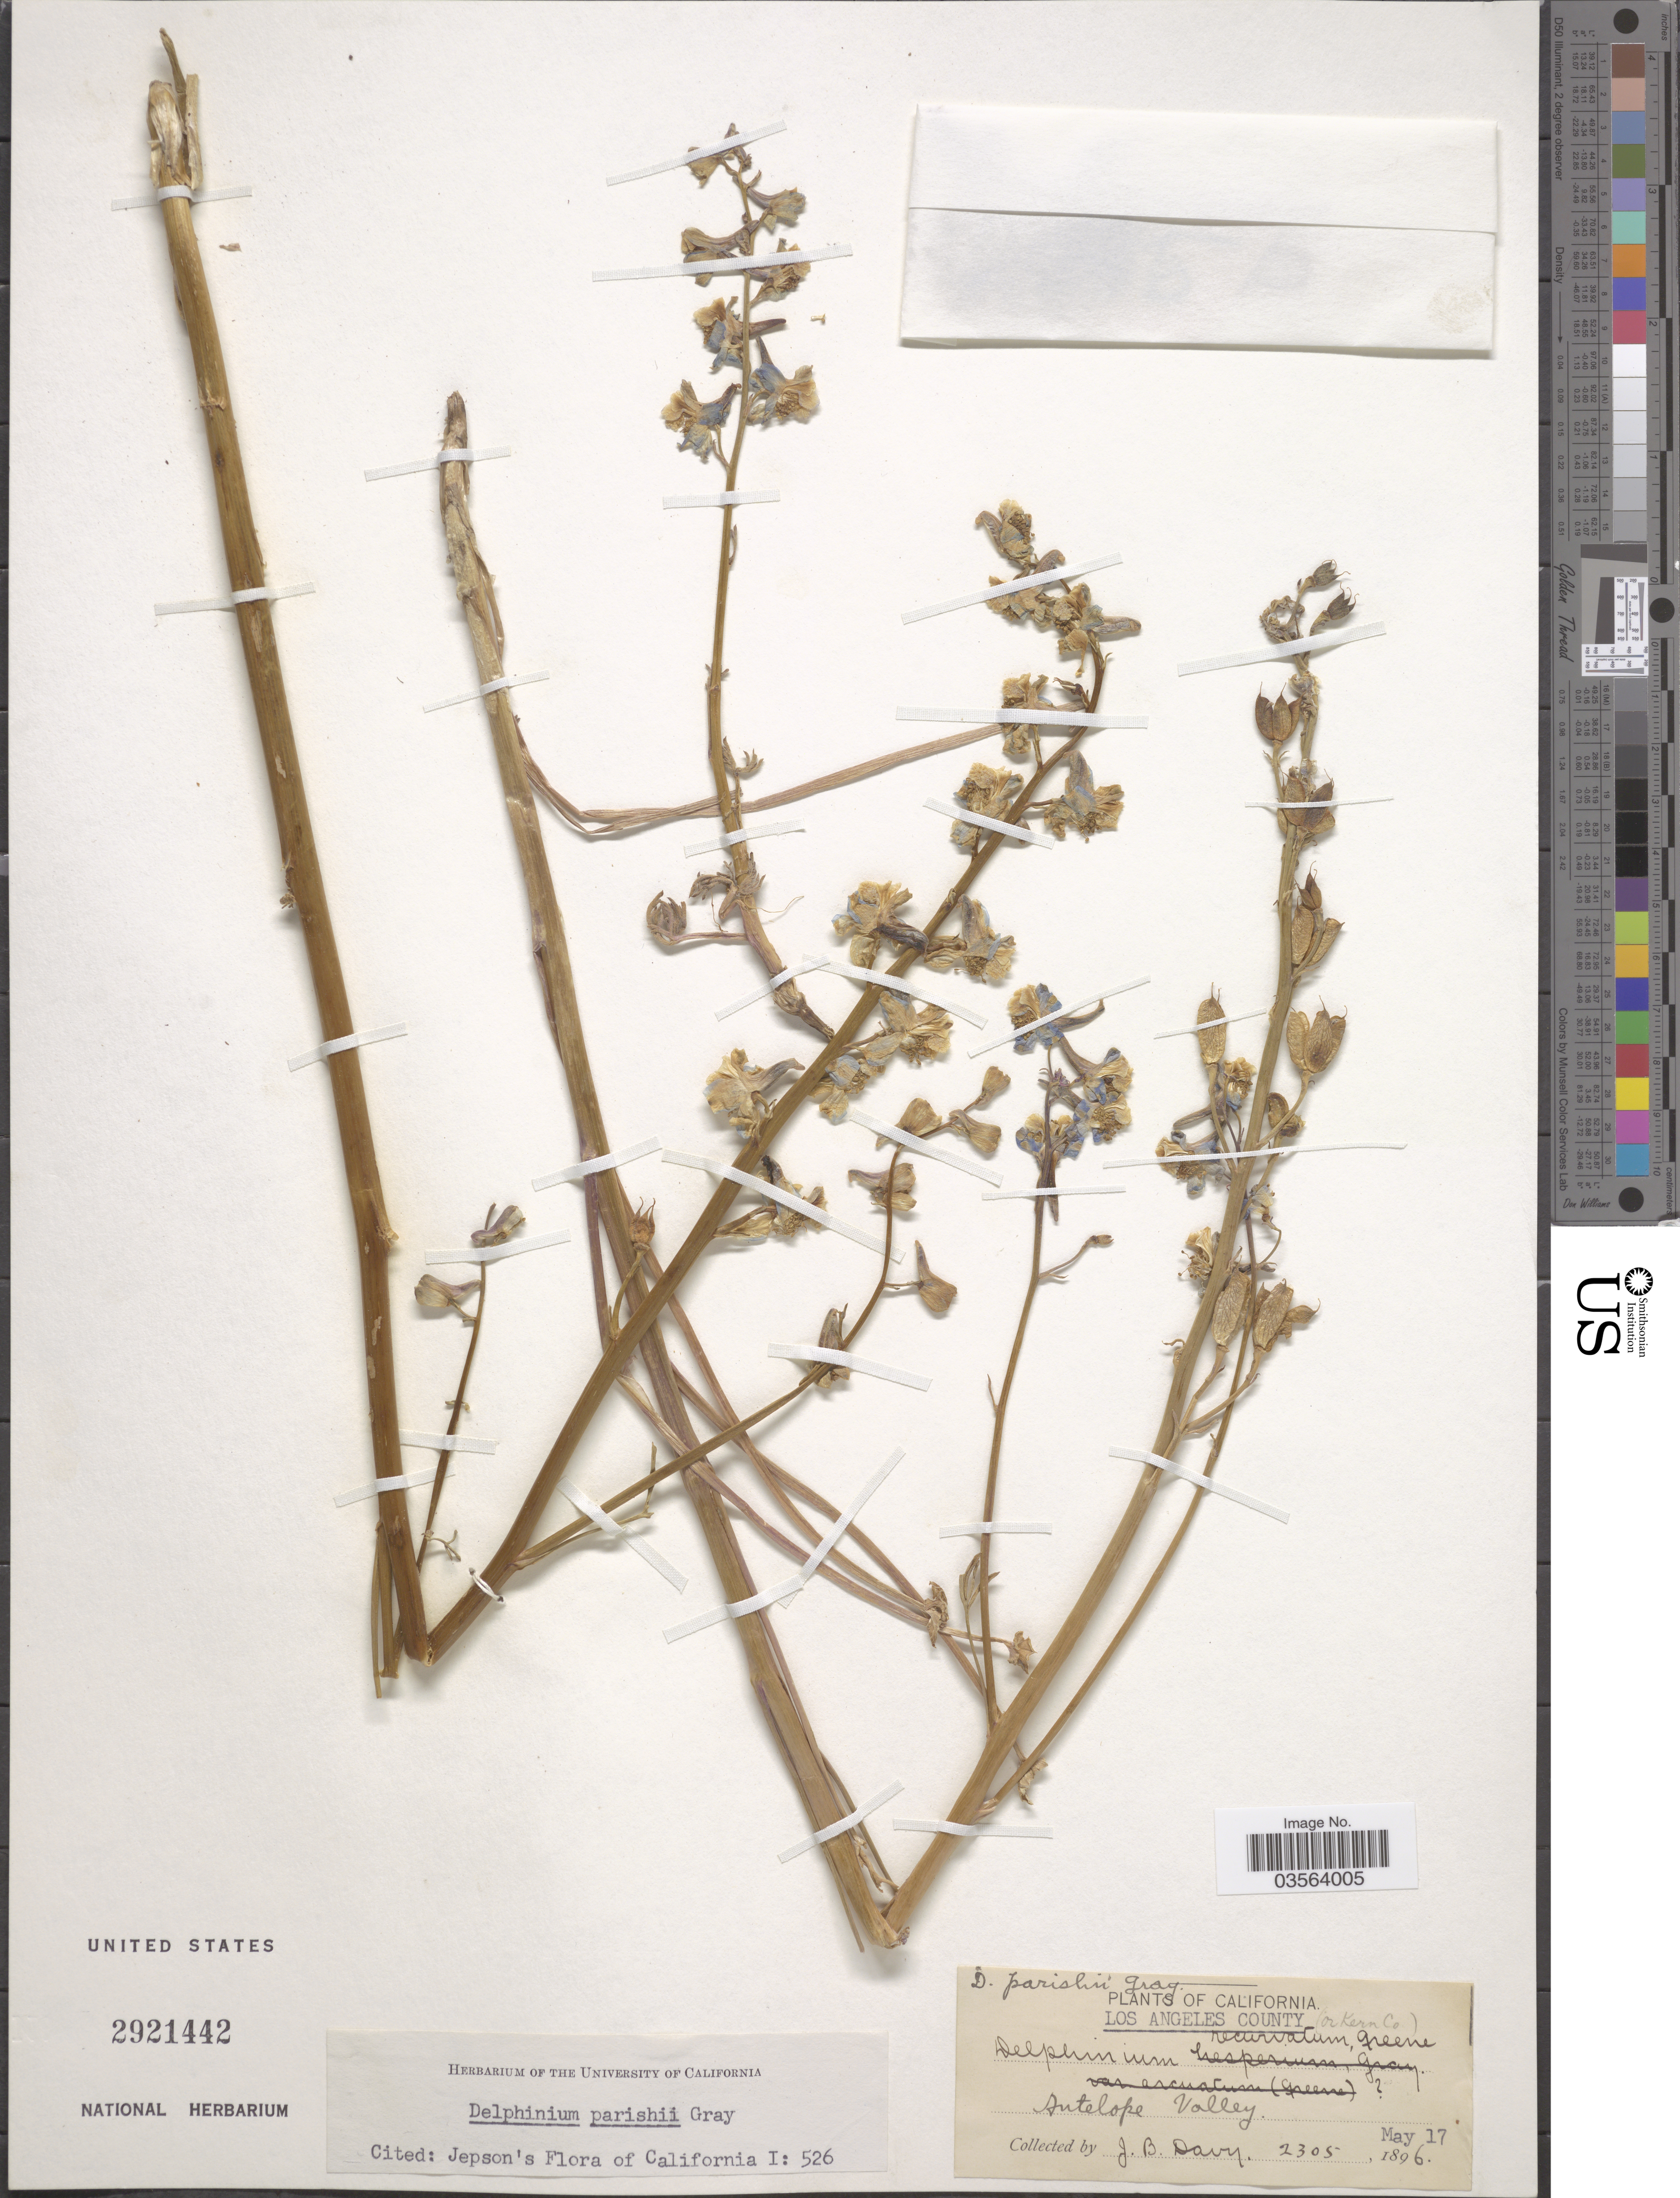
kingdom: Plantae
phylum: Tracheophyta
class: Magnoliopsida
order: Ranunculales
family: Ranunculaceae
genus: Delphinium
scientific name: Delphinium parishii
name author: A. Gray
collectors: J. Burtt Davy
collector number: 2305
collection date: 1896-05-17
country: United States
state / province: California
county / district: Los Angeles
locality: Los Angeles County (or Kern Co) Antelope Valley.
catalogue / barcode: US 2921442